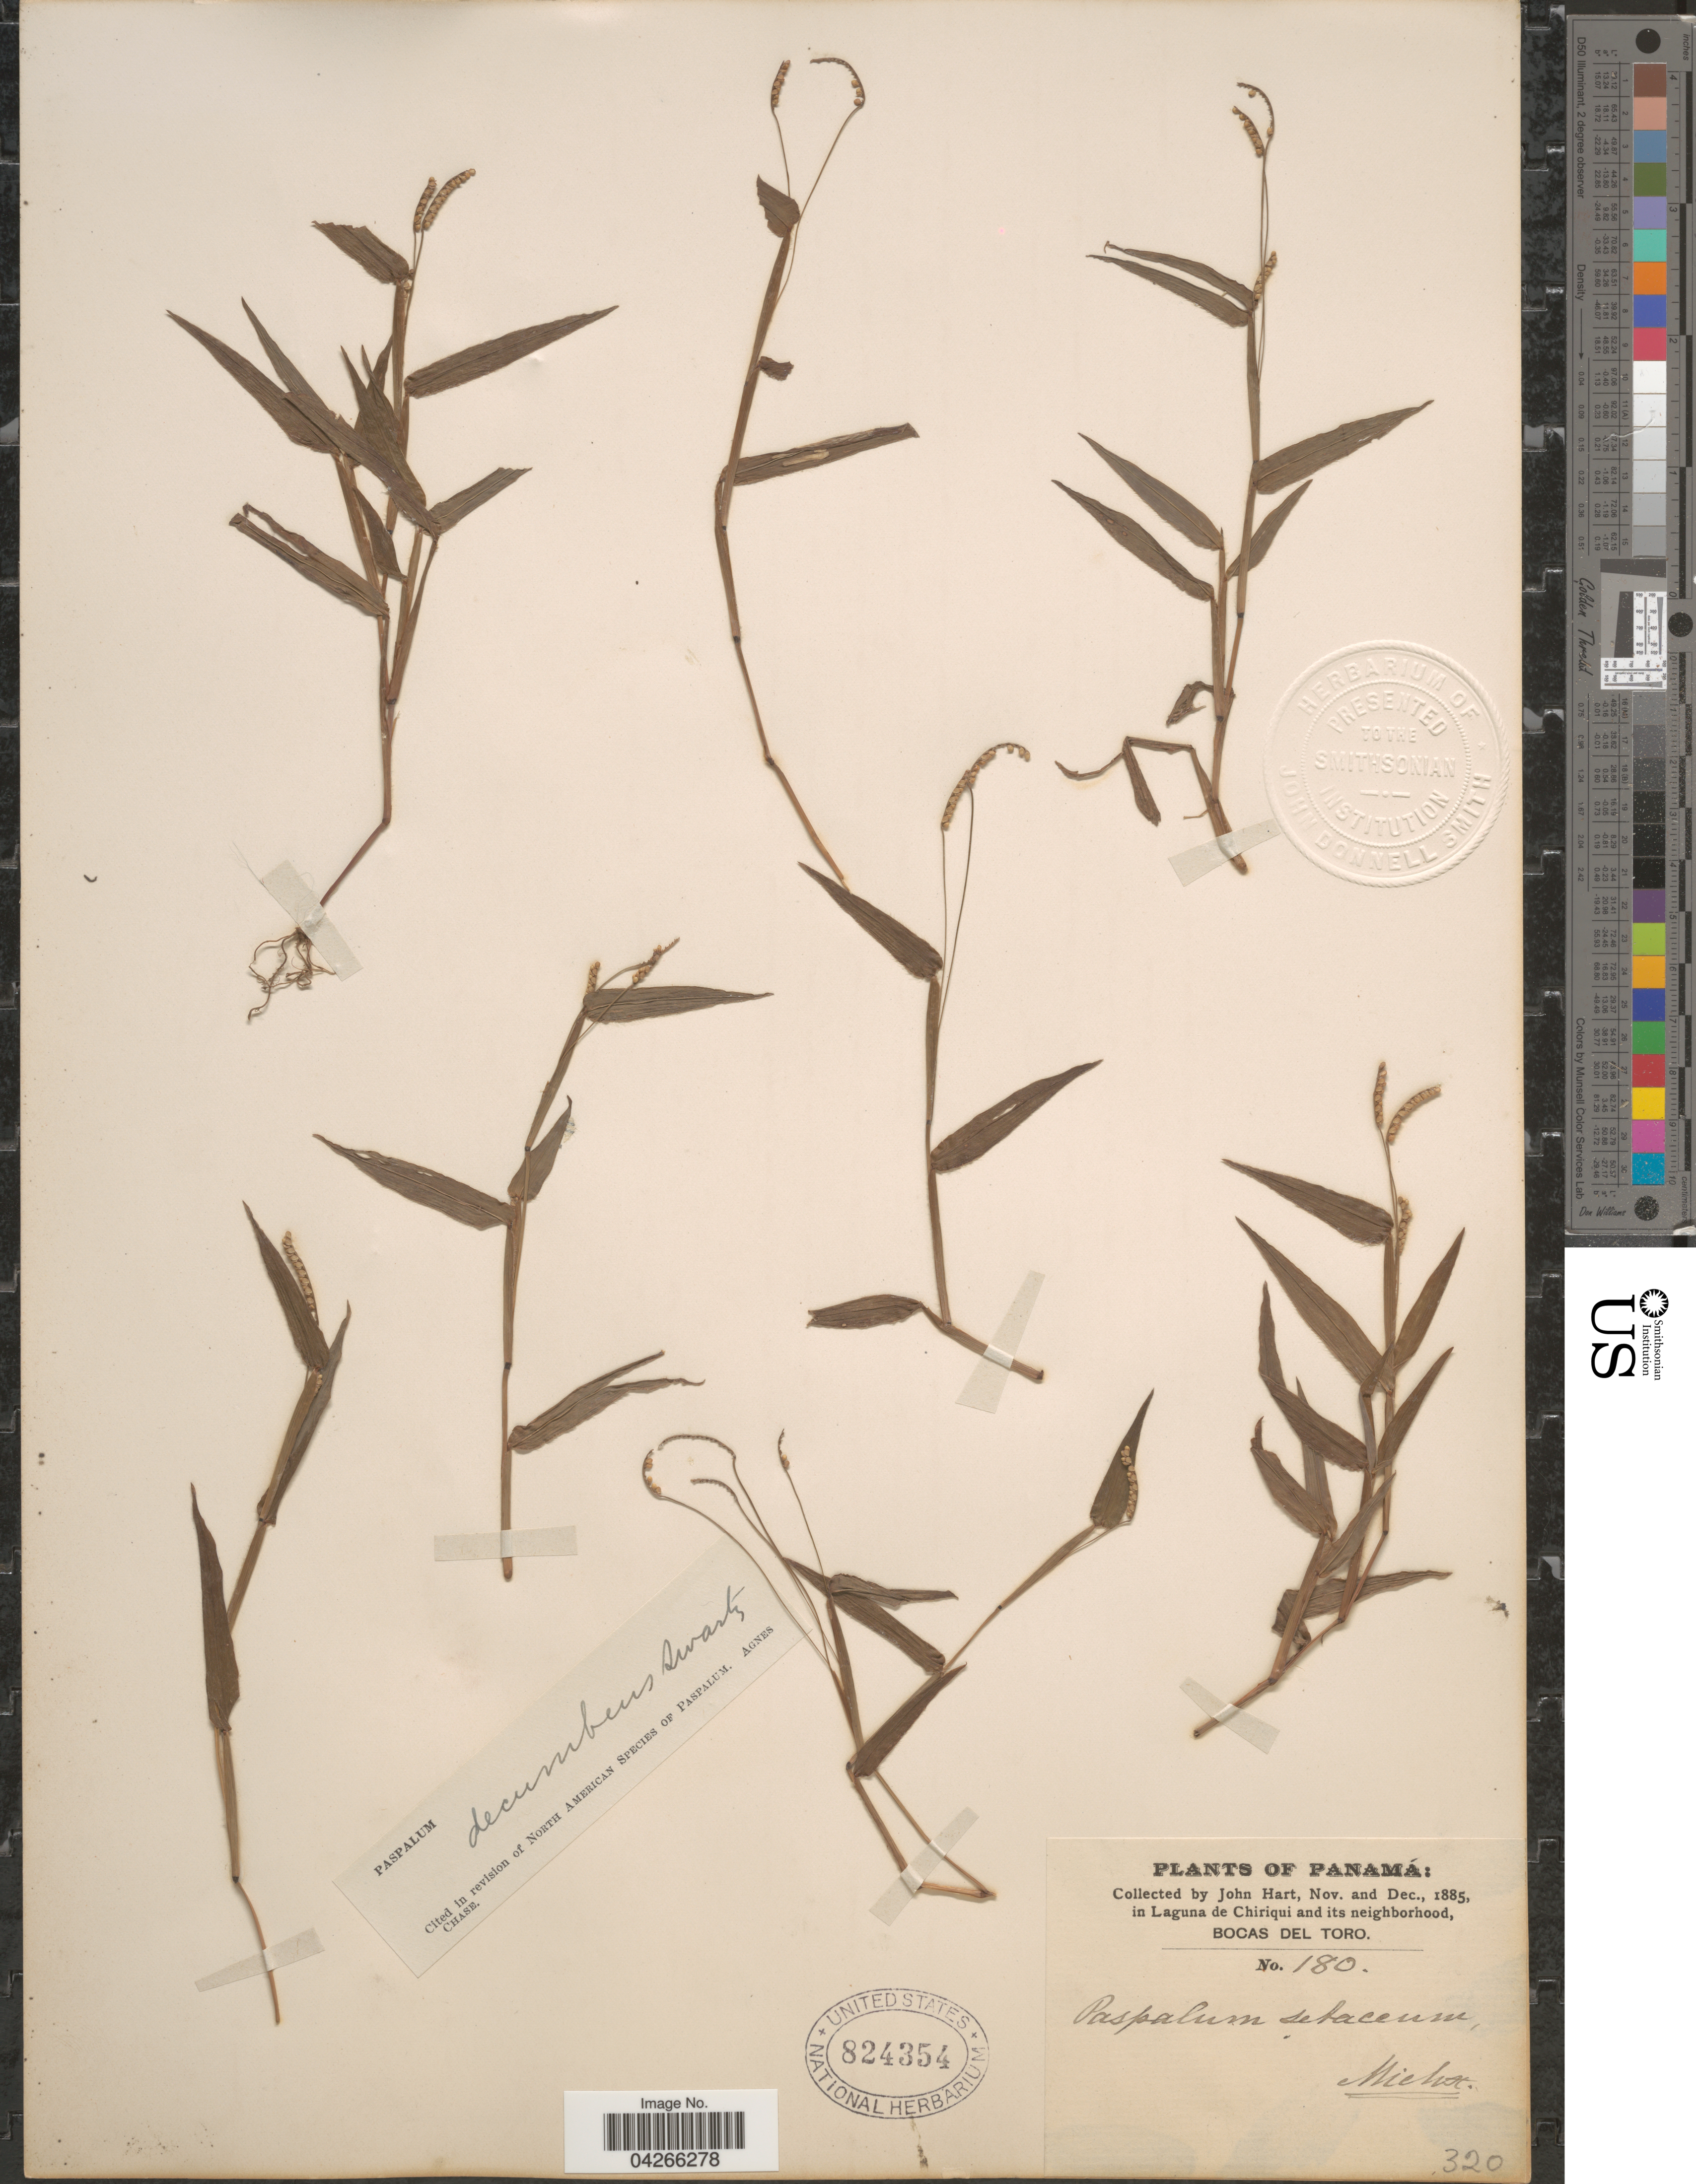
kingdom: Plantae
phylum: Tracheophyta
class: Liliopsida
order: Poales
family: Poaceae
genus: Paspalum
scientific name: Paspalum decumbens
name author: Sw.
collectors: J. H. Hart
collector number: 180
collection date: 1885-11/1885-12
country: Panama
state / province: Bocas del Toro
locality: In Laguna de Chiriqui and its neighborhood.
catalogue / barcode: US 824354